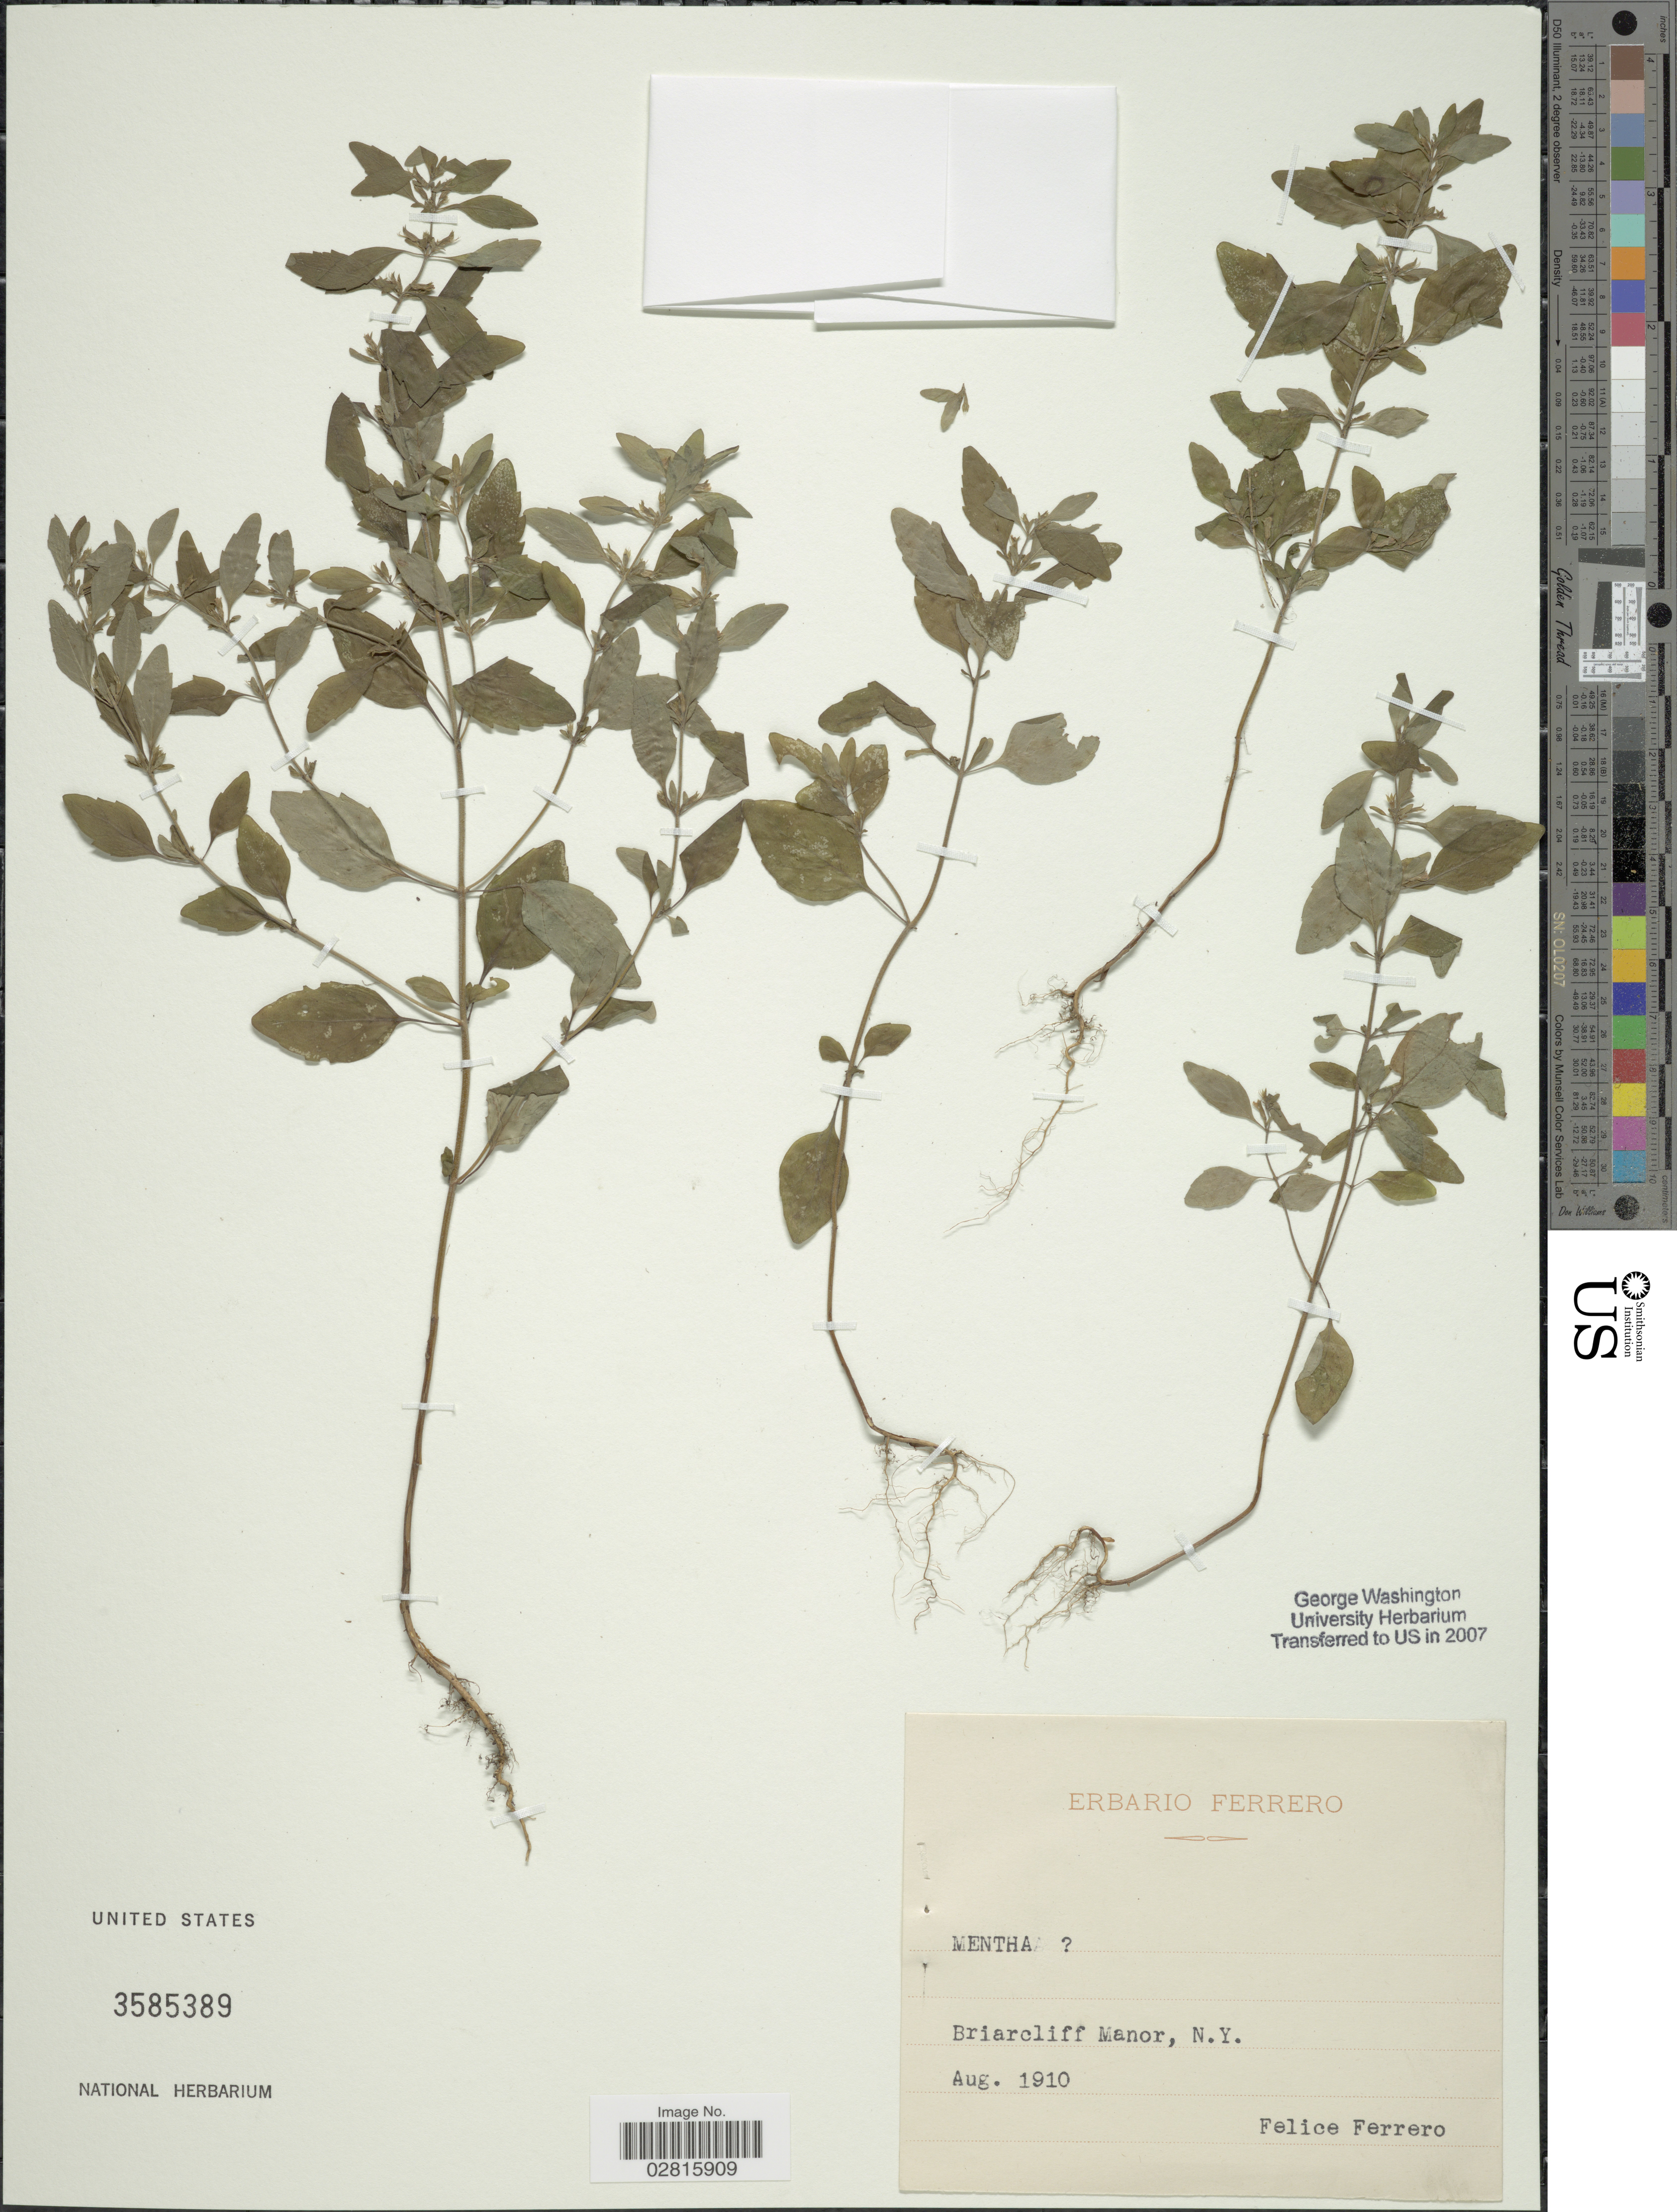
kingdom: Plantae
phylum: Tracheophyta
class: Magnoliopsida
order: Lamiales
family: Lamiaceae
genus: Mentha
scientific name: Mentha sp.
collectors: F. Ferrero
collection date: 1910-08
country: United States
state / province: New York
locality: Briarcliff Manor, N.Y.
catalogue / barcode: US 3585389